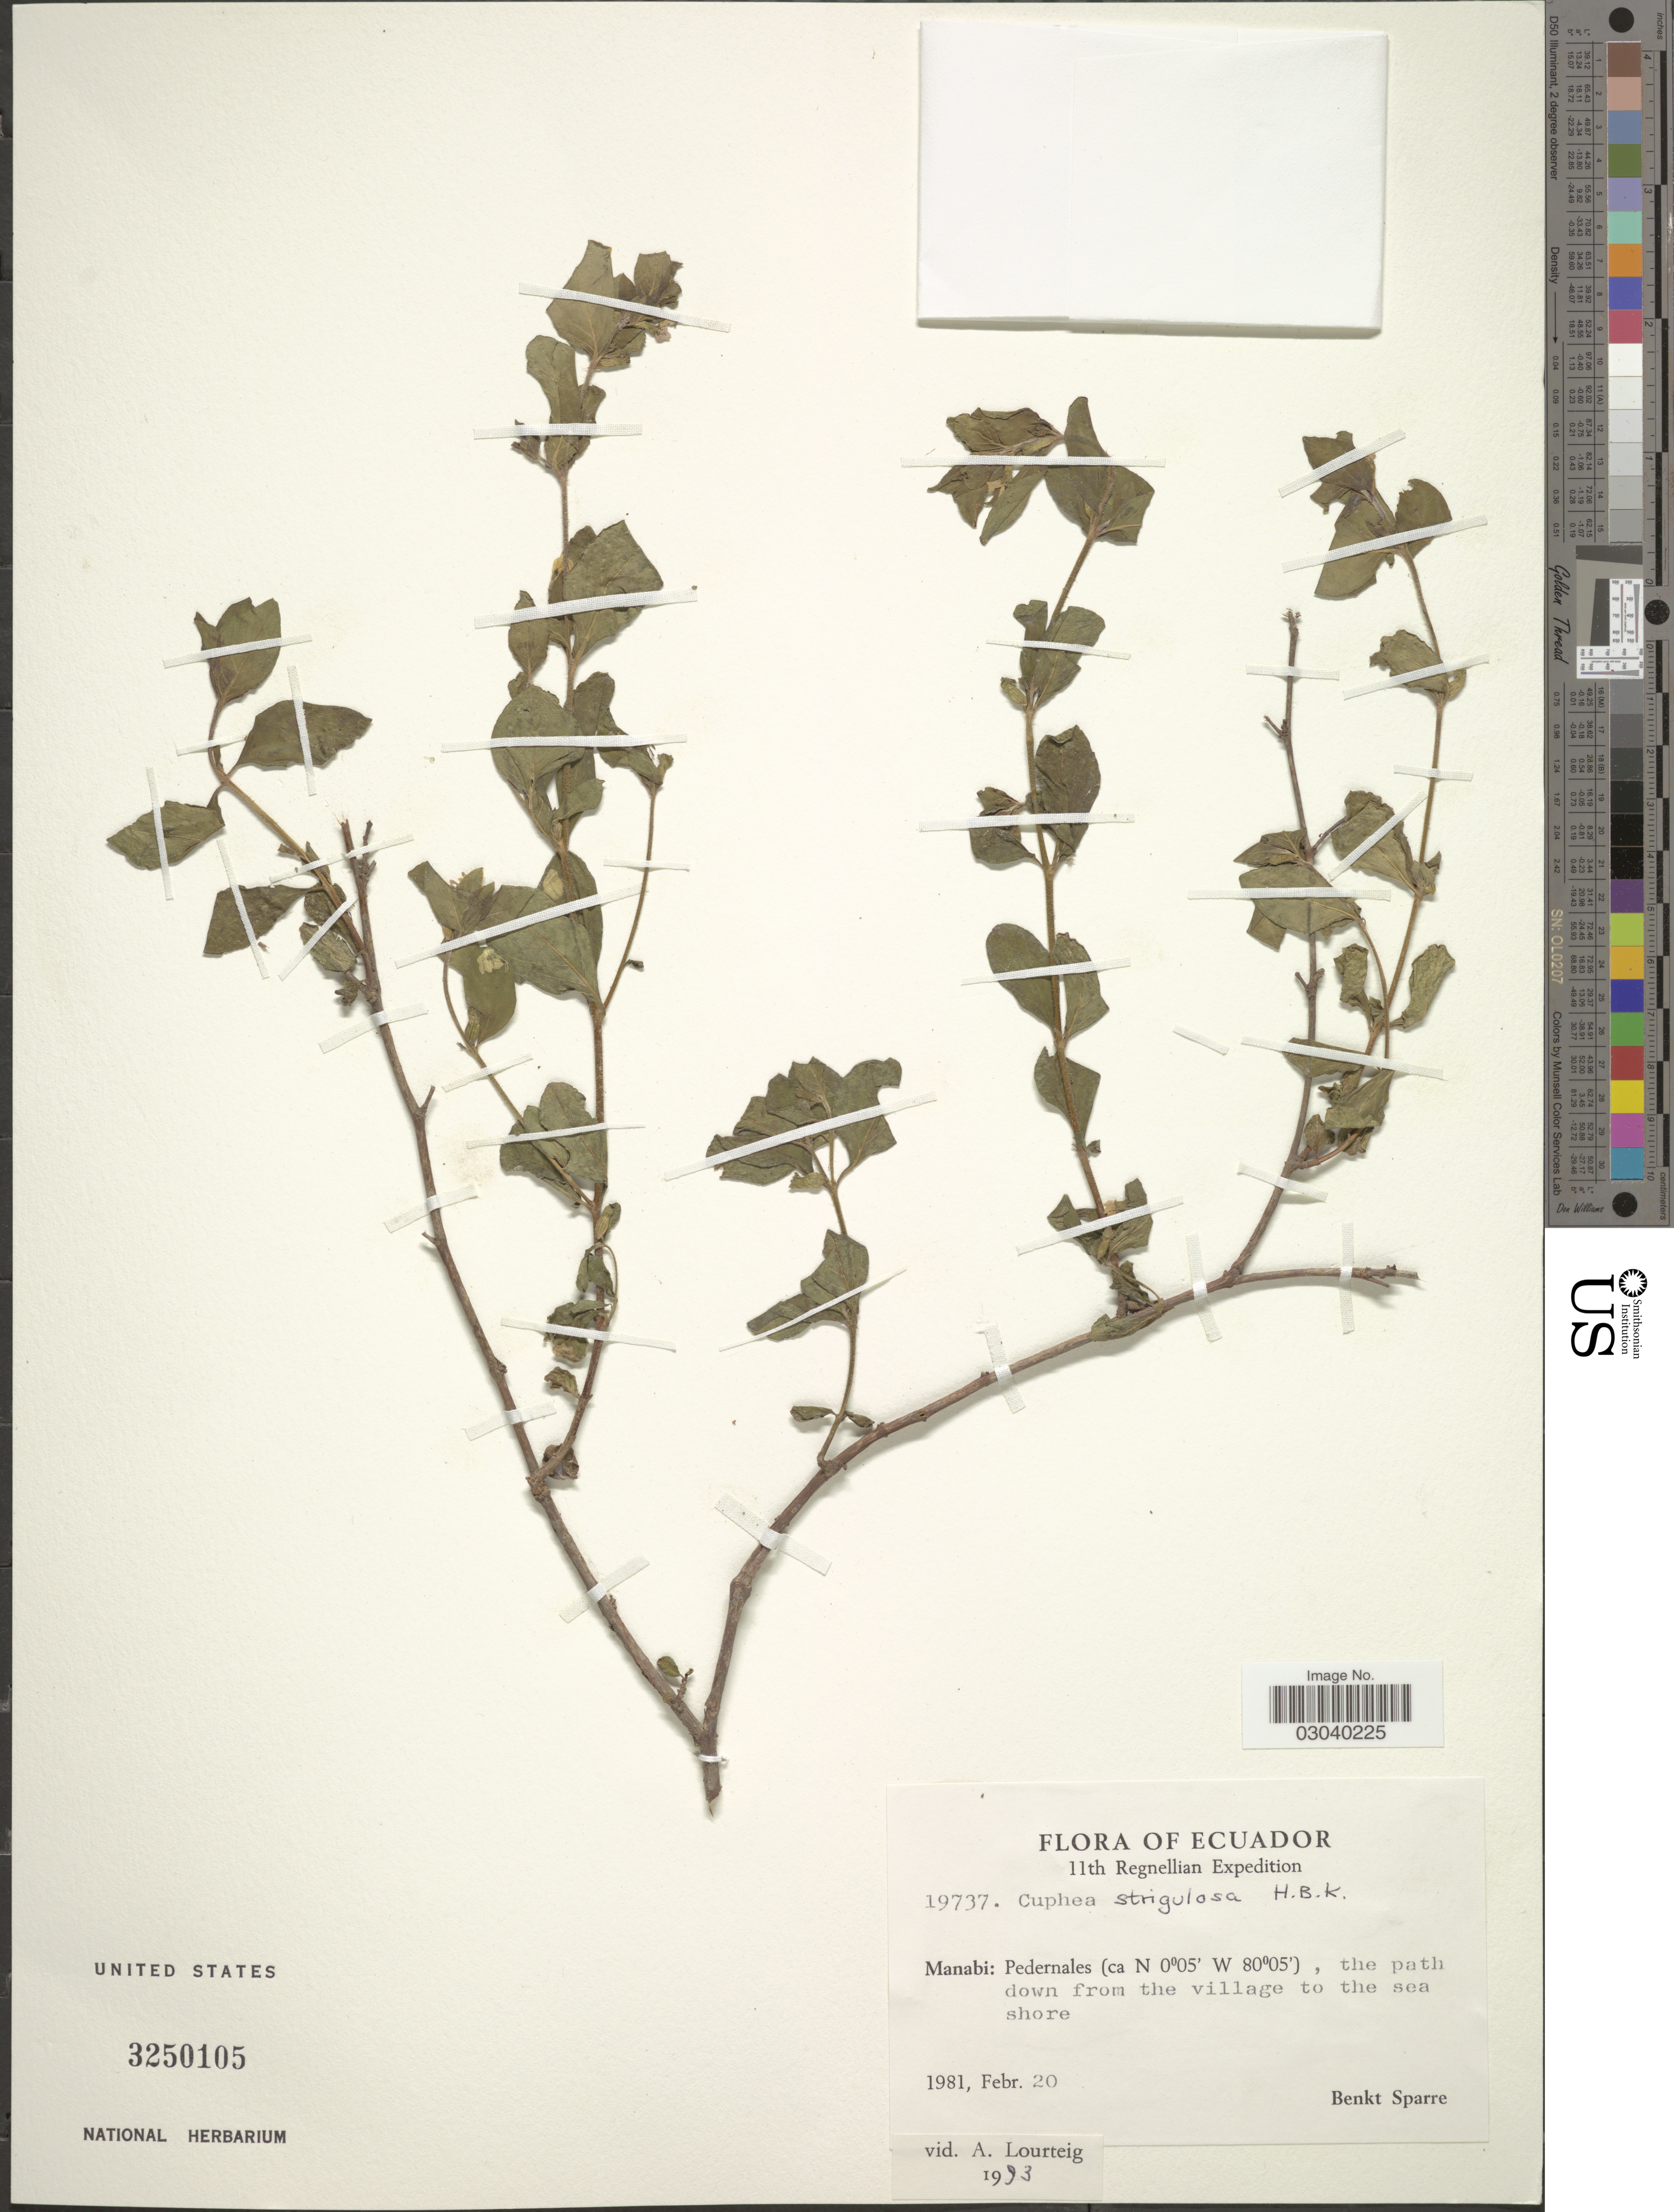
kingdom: Plantae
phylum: Tracheophyta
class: Magnoliopsida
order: Myrtales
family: Lythraceae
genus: Cuphea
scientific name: Cuphea strigulosa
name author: Kunth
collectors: B. Sparre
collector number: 19737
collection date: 1981-02-20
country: Ecuador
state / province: Manabí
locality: Pedernales, the path down from the village to the sea shore.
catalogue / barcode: US 3250105